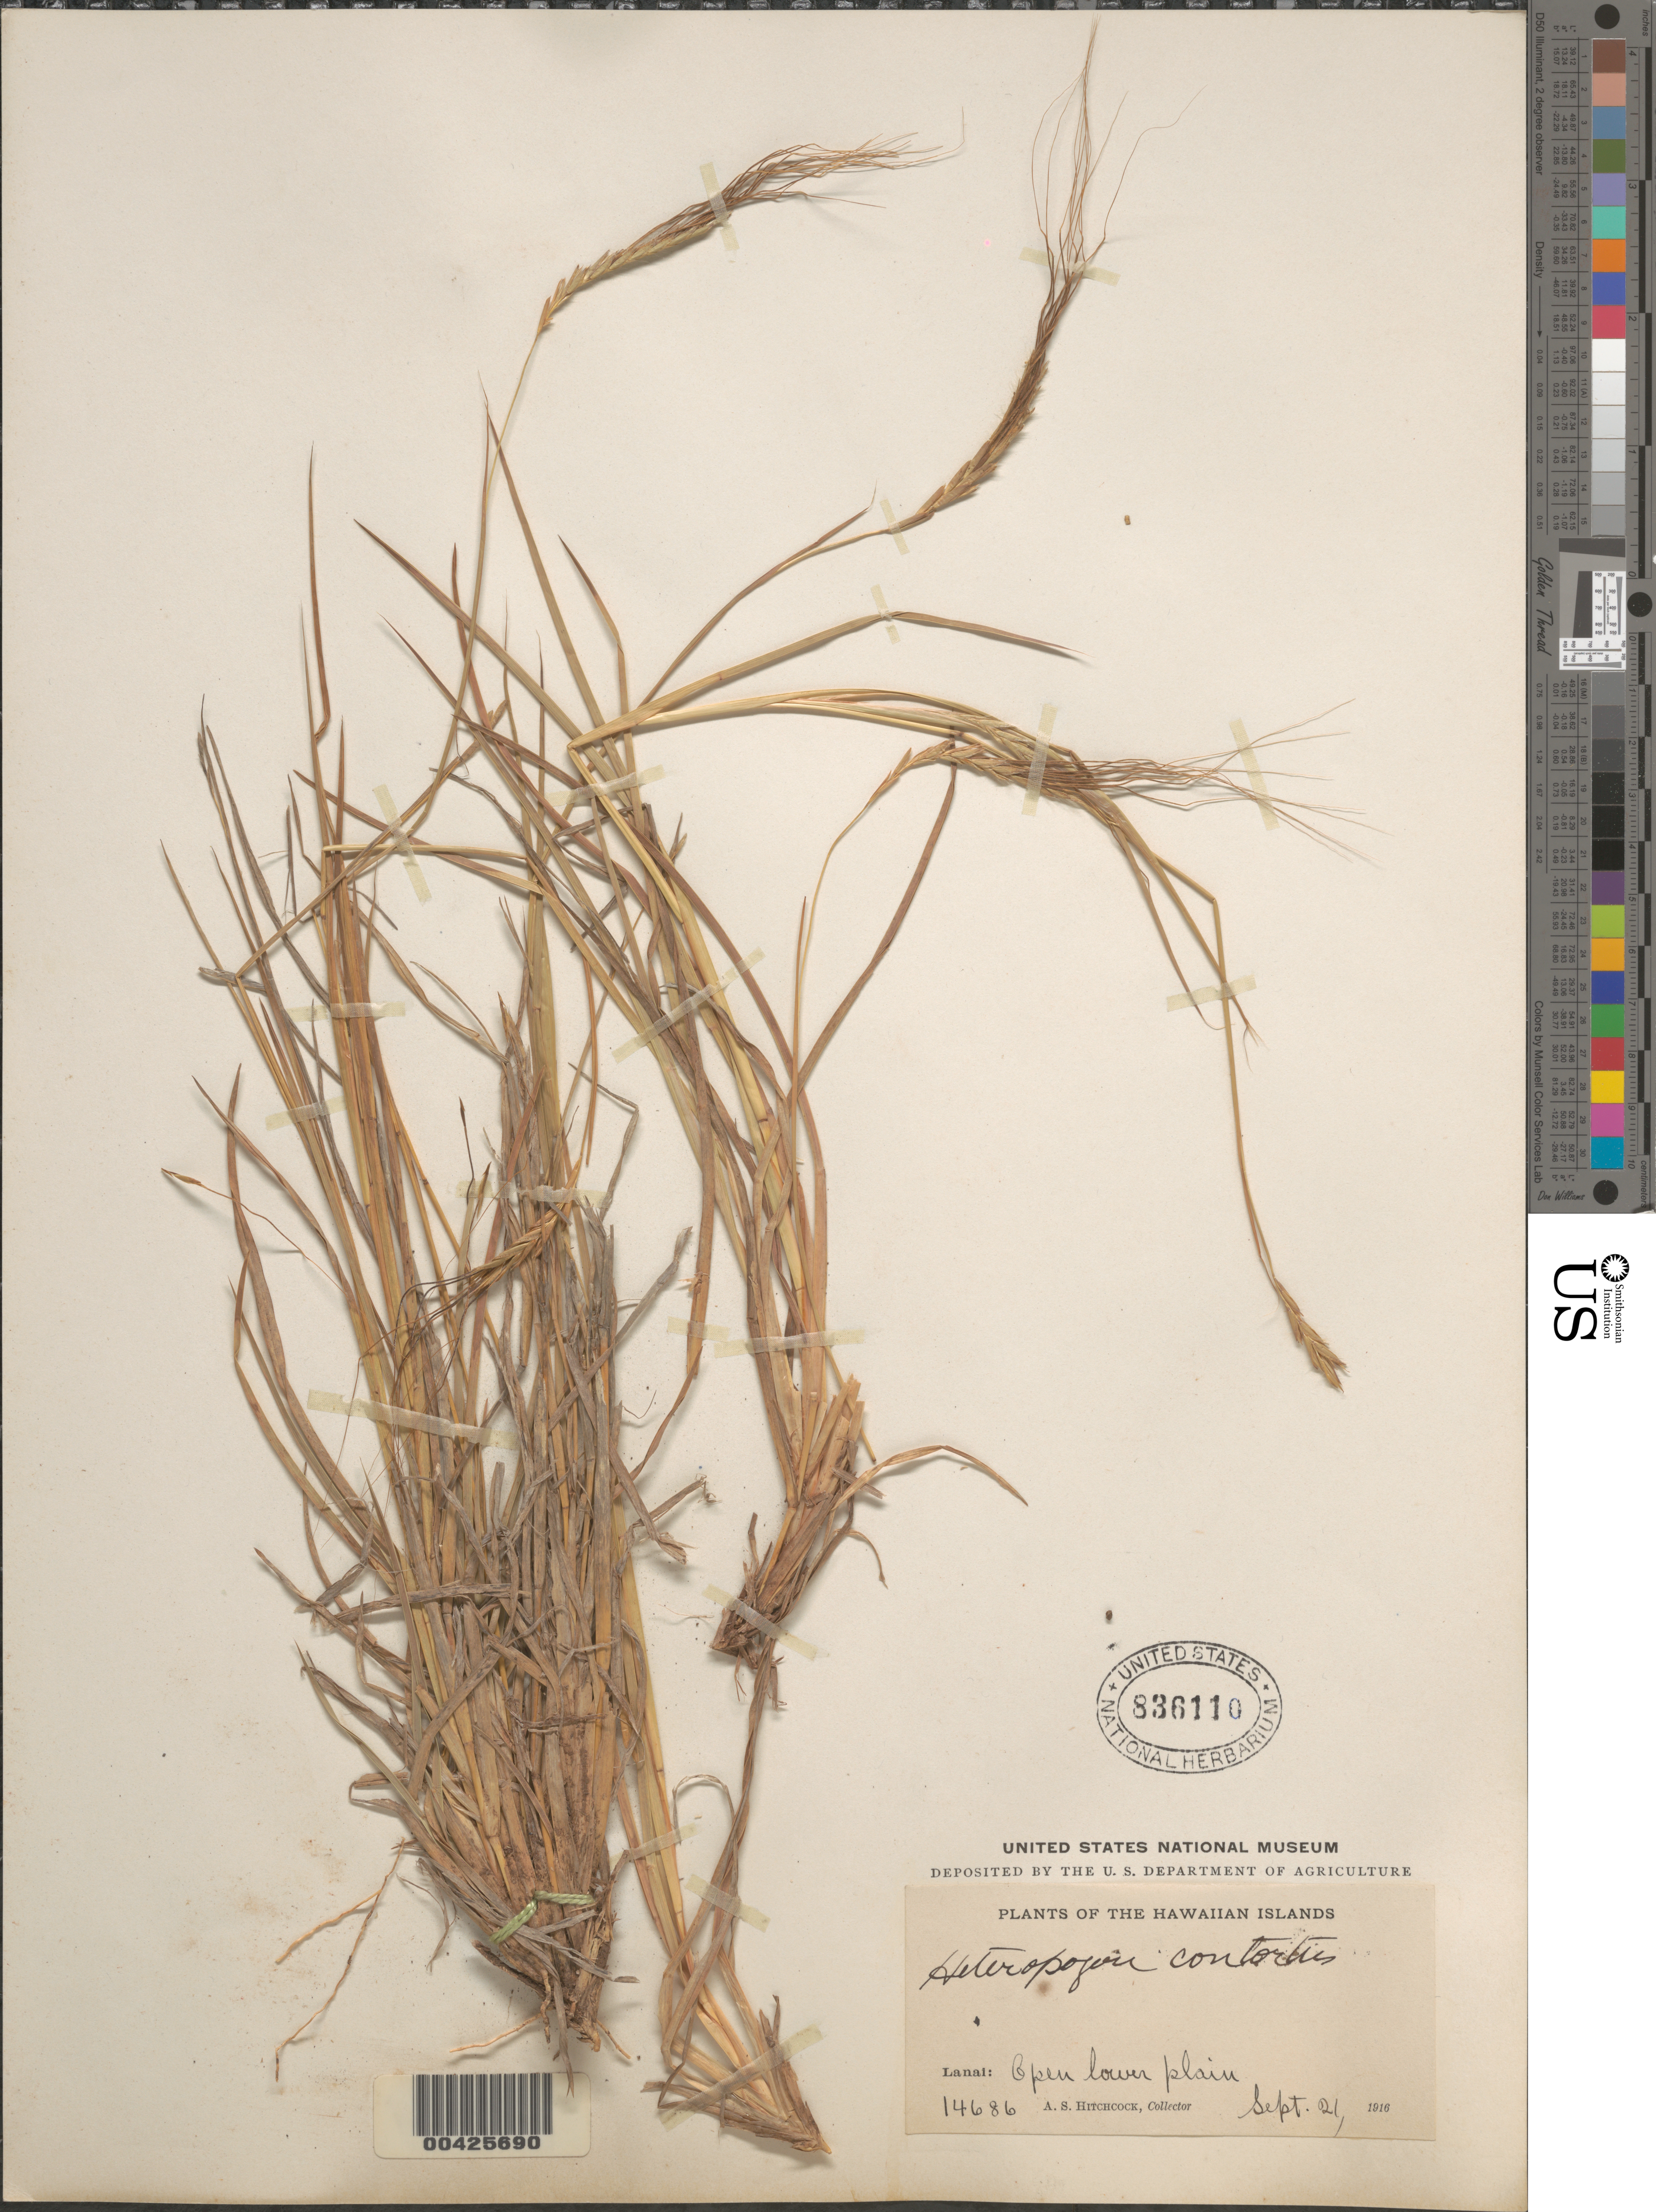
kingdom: Plantae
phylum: Tracheophyta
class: Liliopsida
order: Poales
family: Poaceae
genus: Heteropogon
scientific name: Heteropogon contortus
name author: (L.) P. Beauv. ex Roem. & Schult.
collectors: A. S. Hitchcock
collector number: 14686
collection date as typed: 21 Sep 1916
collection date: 1916-09-21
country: United States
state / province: Hawaii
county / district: Maui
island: Lana'i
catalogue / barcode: US 836110